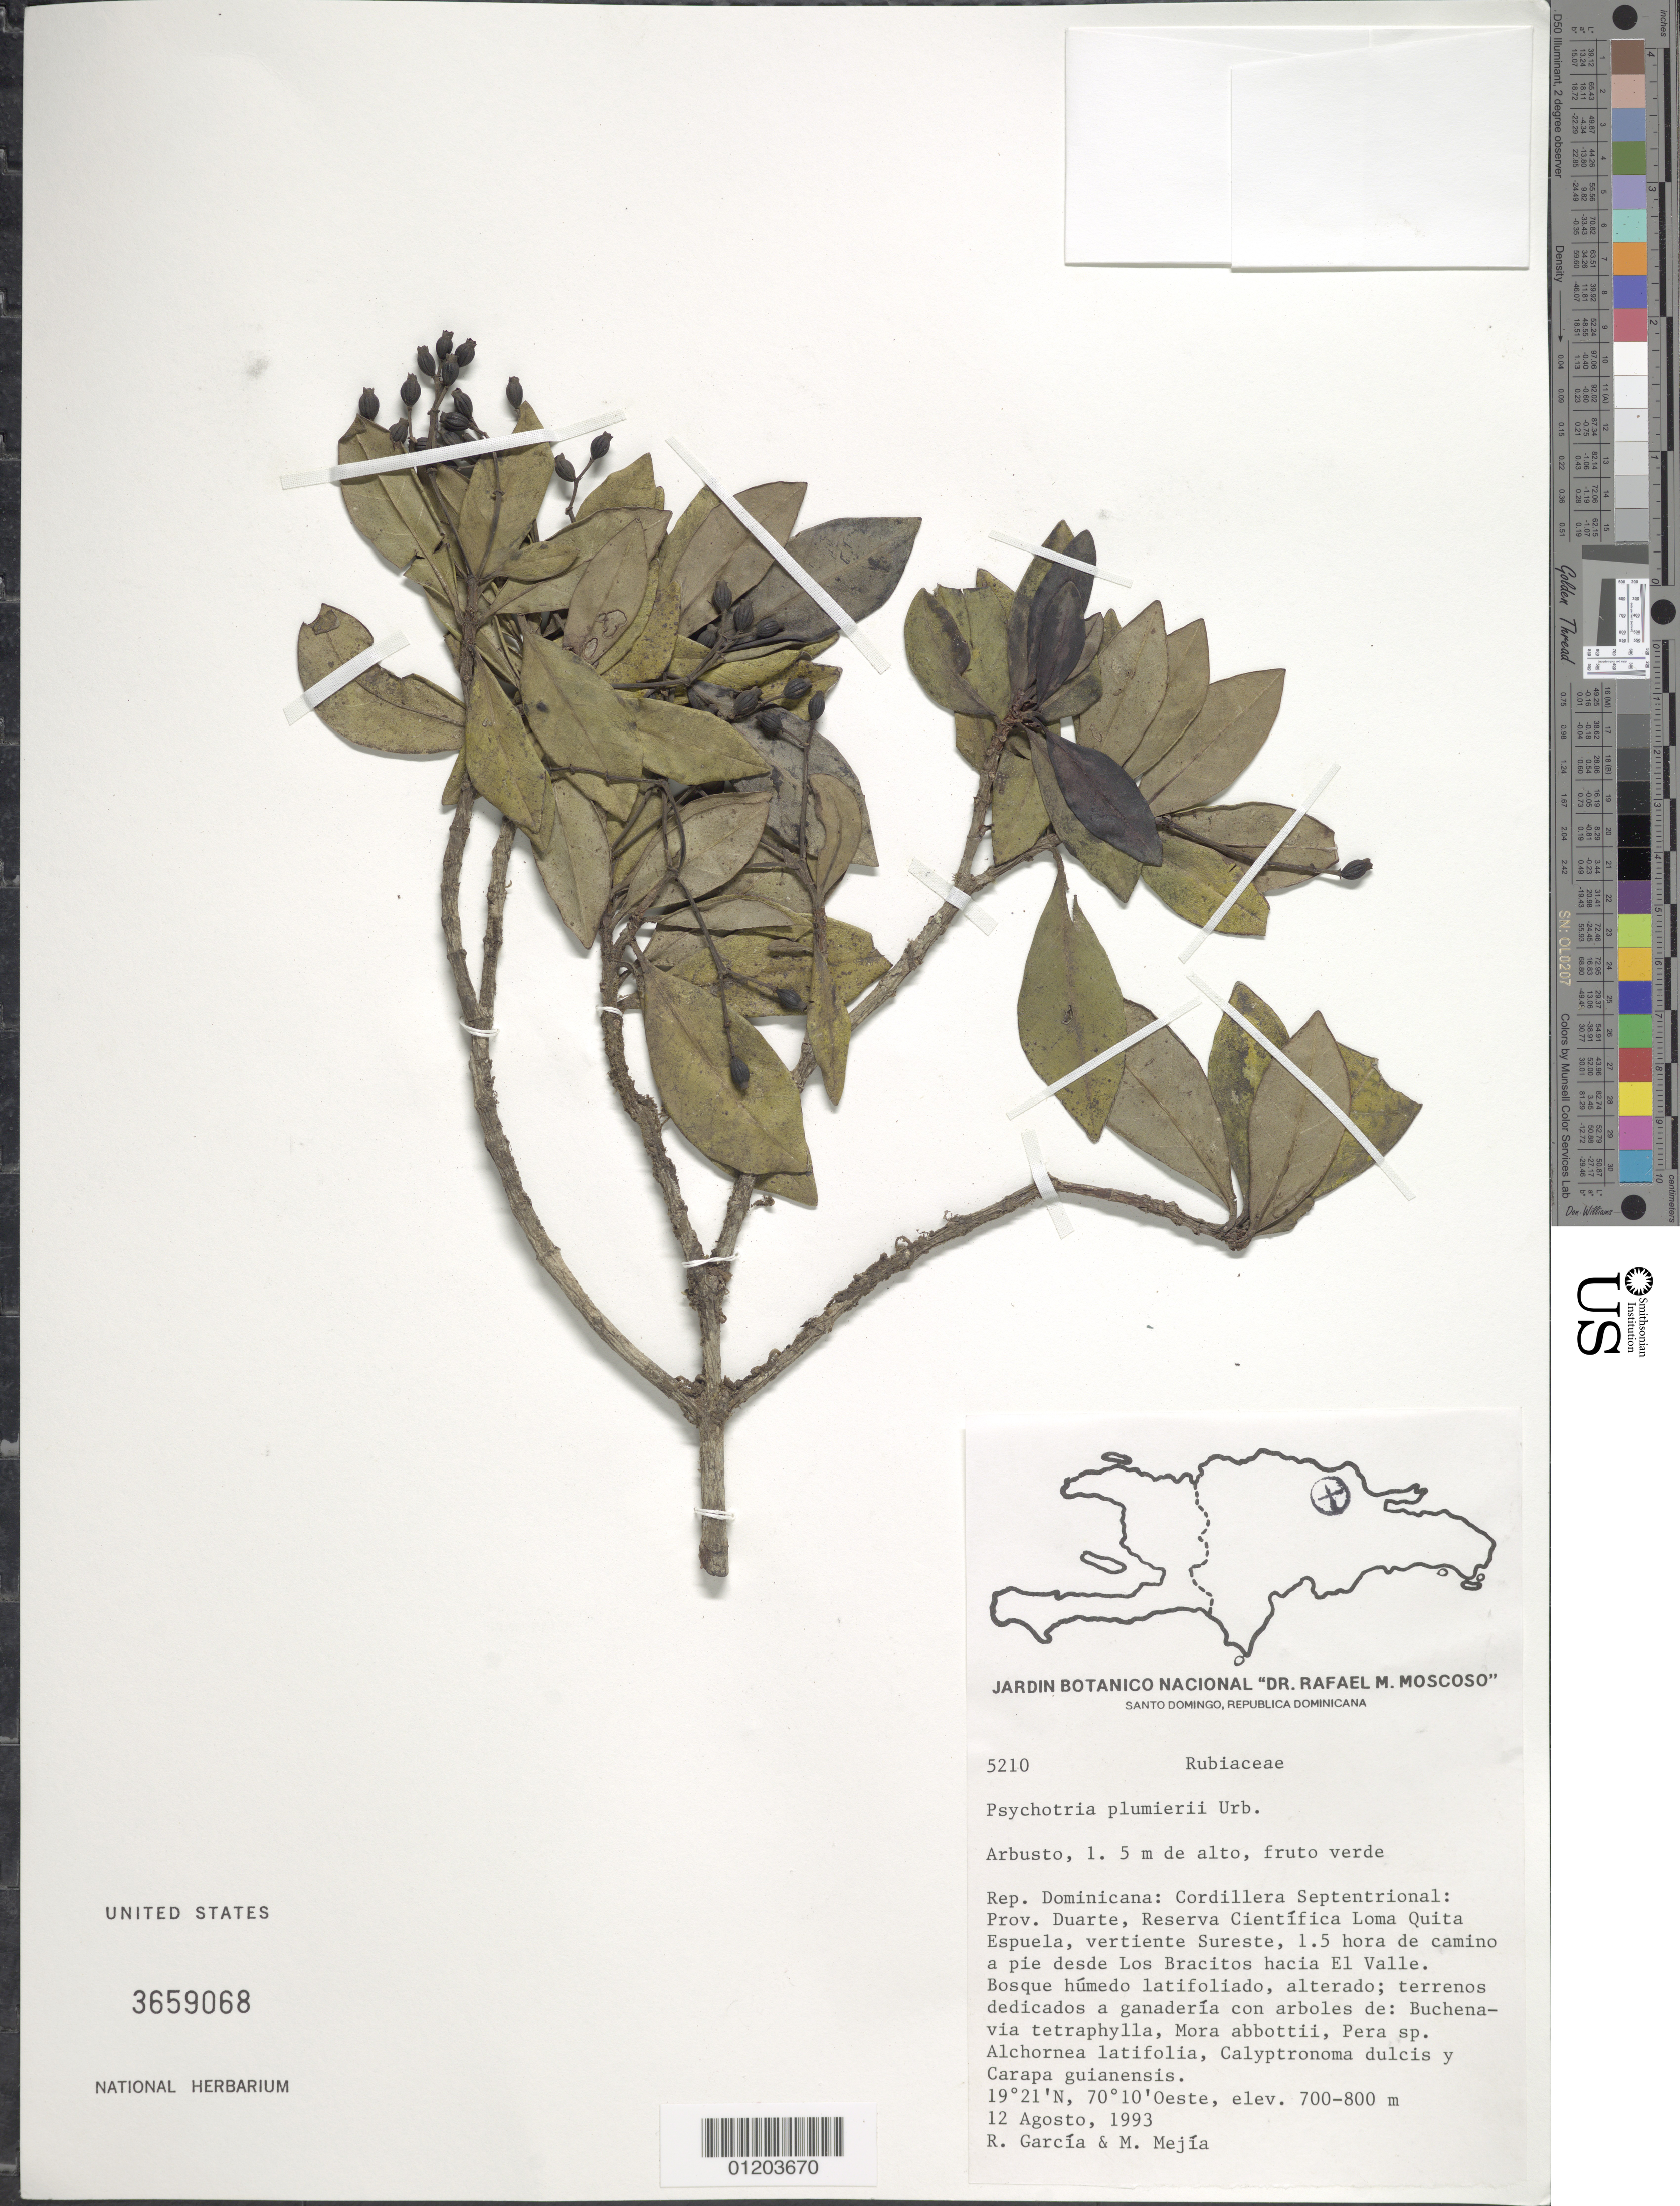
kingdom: Plantae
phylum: Tracheophyta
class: Magnoliopsida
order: Gentianales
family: Rubiaceae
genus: Psychotria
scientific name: Psychotria plumieri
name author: Urb.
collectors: R. García & M. Mejia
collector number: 5210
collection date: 1993-08-12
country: Dominican Republic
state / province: Duarte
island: Hispaniola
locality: Cordillera Septentrional; Reserva Científica Loma Quita Espuela, vertiente Sureste, 1.5 hora de camino a pie desde Los Bracitos hacia El Balle.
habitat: Bosque húmedo latifoliado, alterado; terrenos dedicados a ganadería con arboles ce: Buchenavia tetraphylla, Mora abbottii, Pera sp., Alchornea latifolia, Calyptronoma dulcis y Carapa guianensis.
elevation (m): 700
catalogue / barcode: US 3659068